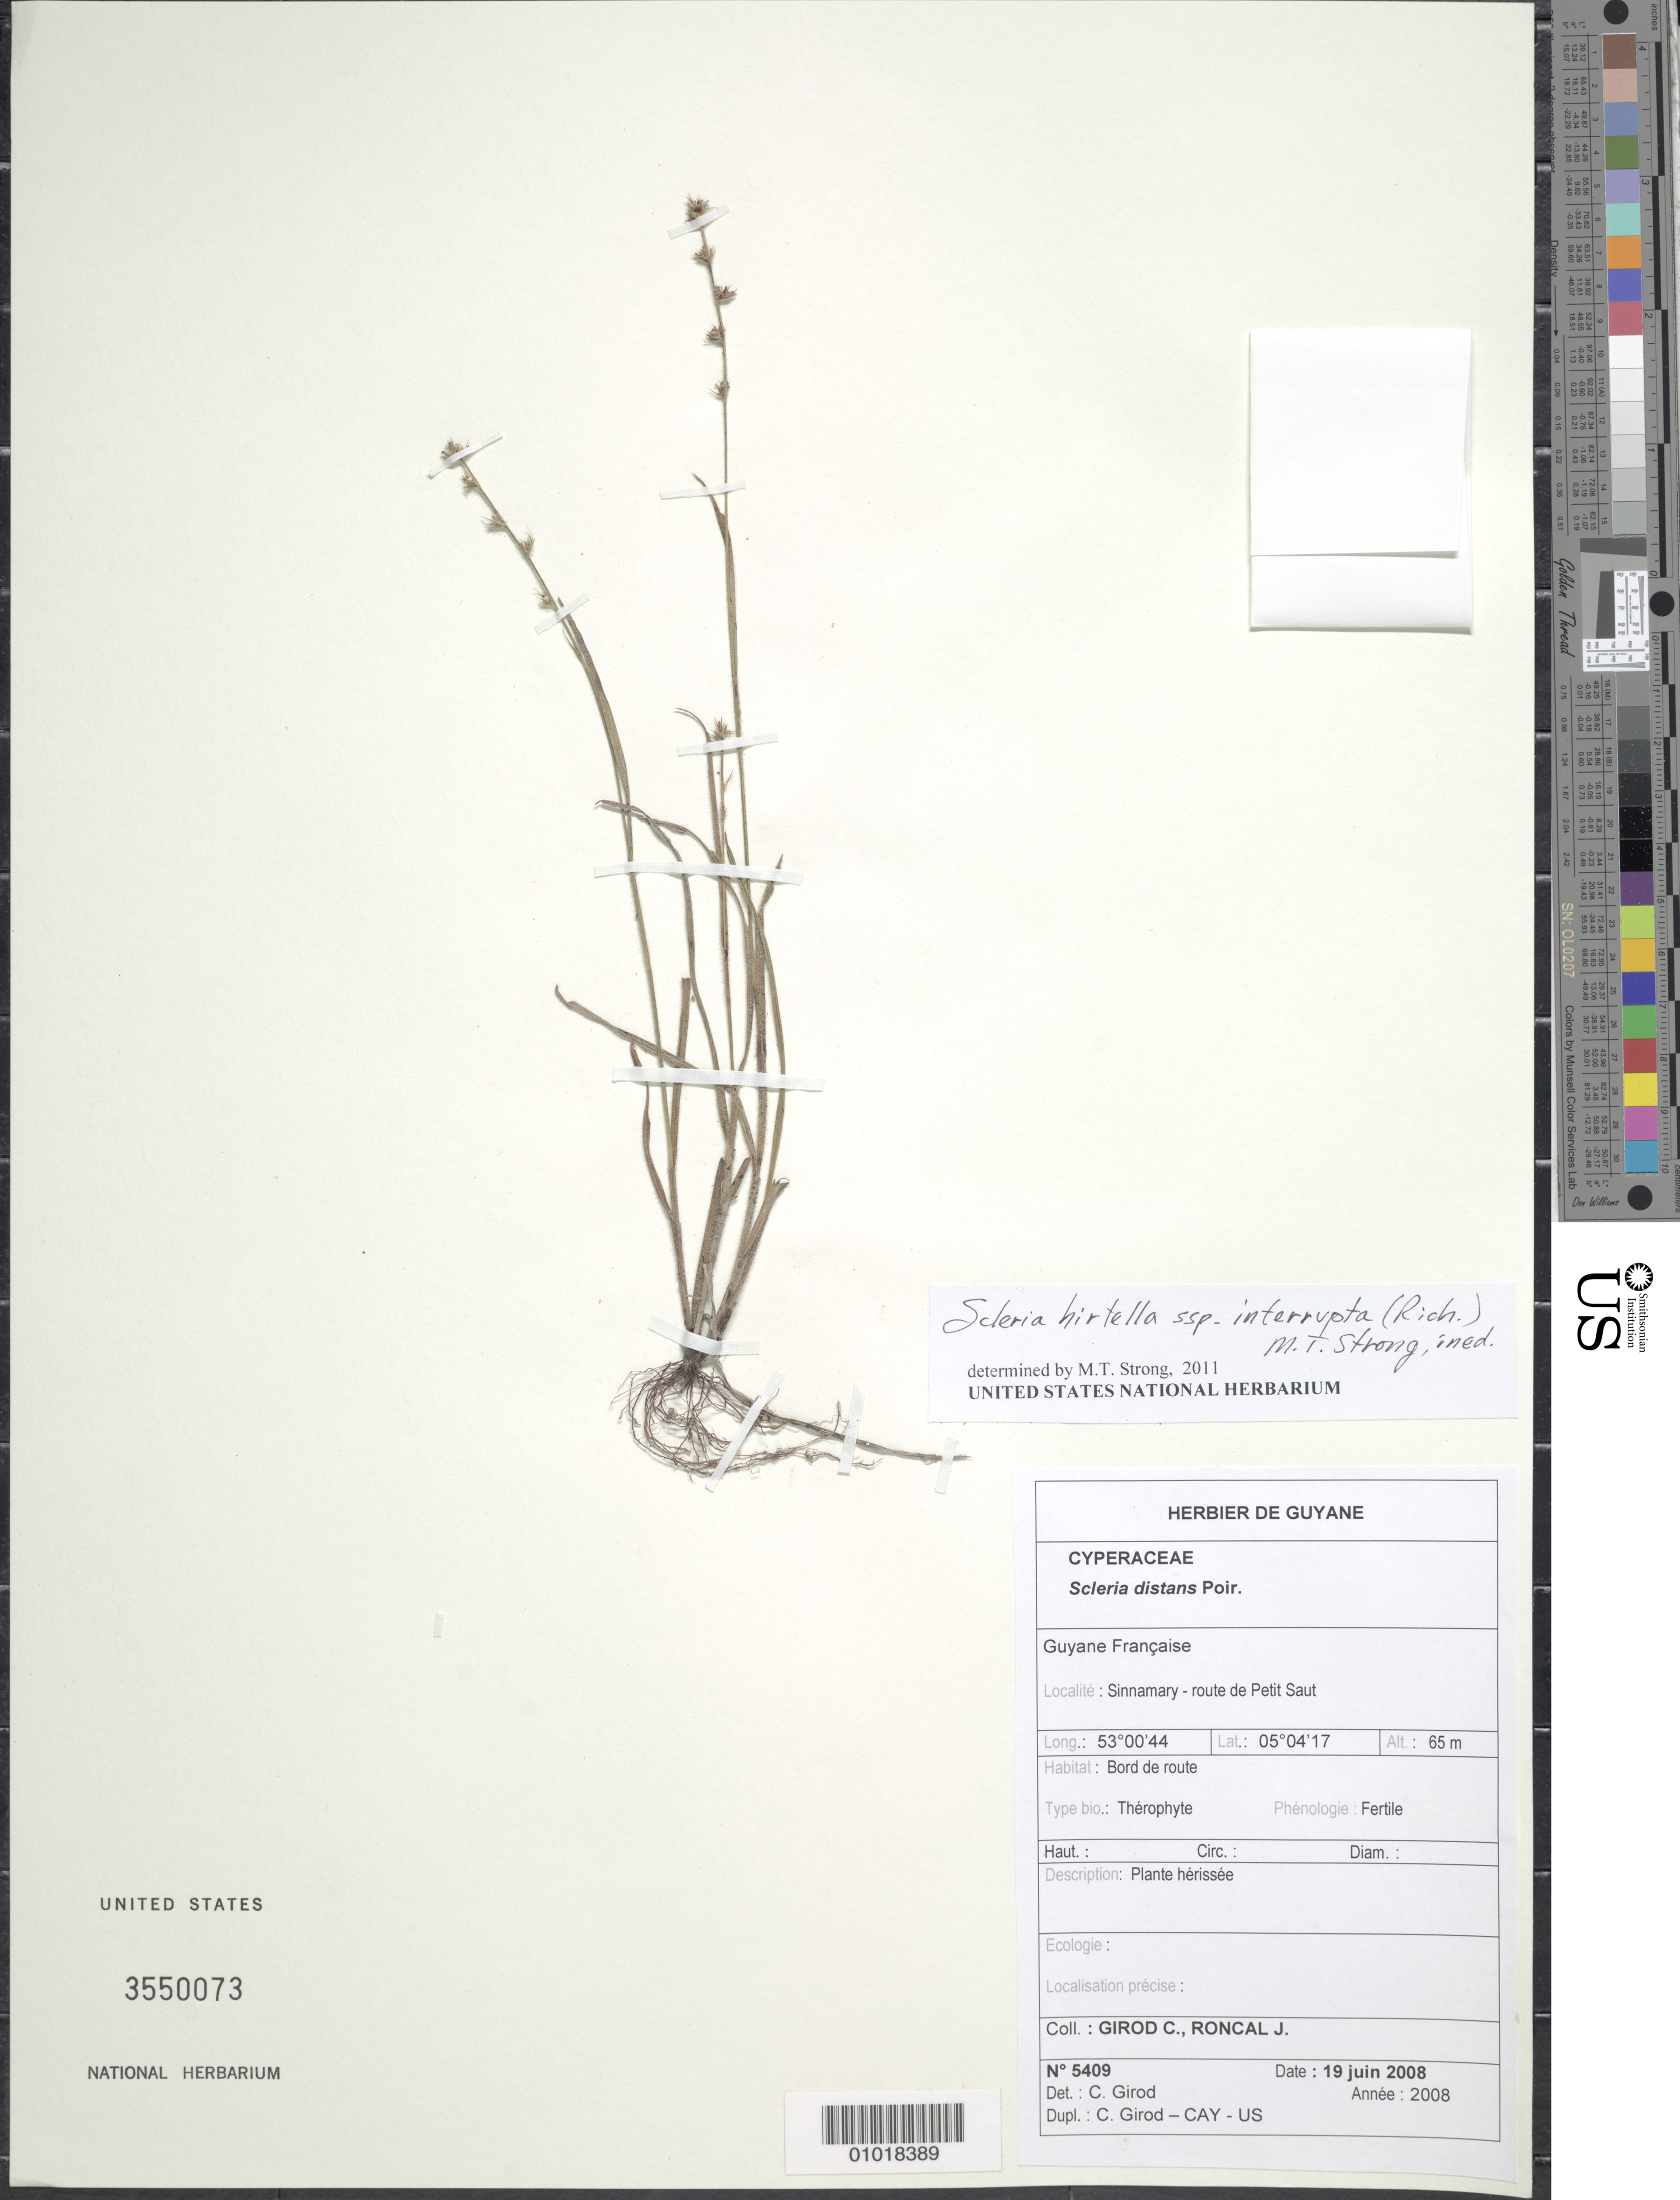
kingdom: Plantae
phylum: Tracheophyta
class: Liliopsida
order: Poales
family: Cyperaceae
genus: Scleria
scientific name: Scleria hirtella subsp. interrupta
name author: (Rich.) M.T. Strong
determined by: Strong, M. T., (US), Smithsonian Institution - National Museum of Natural History (UNITED STATES)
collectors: C. Girod & J. Roncal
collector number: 5409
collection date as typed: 19-Jun-08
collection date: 2008-06-19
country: French Guiana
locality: Sinnamary - route de Petit Saut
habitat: Bord de route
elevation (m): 65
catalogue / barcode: US 3550073